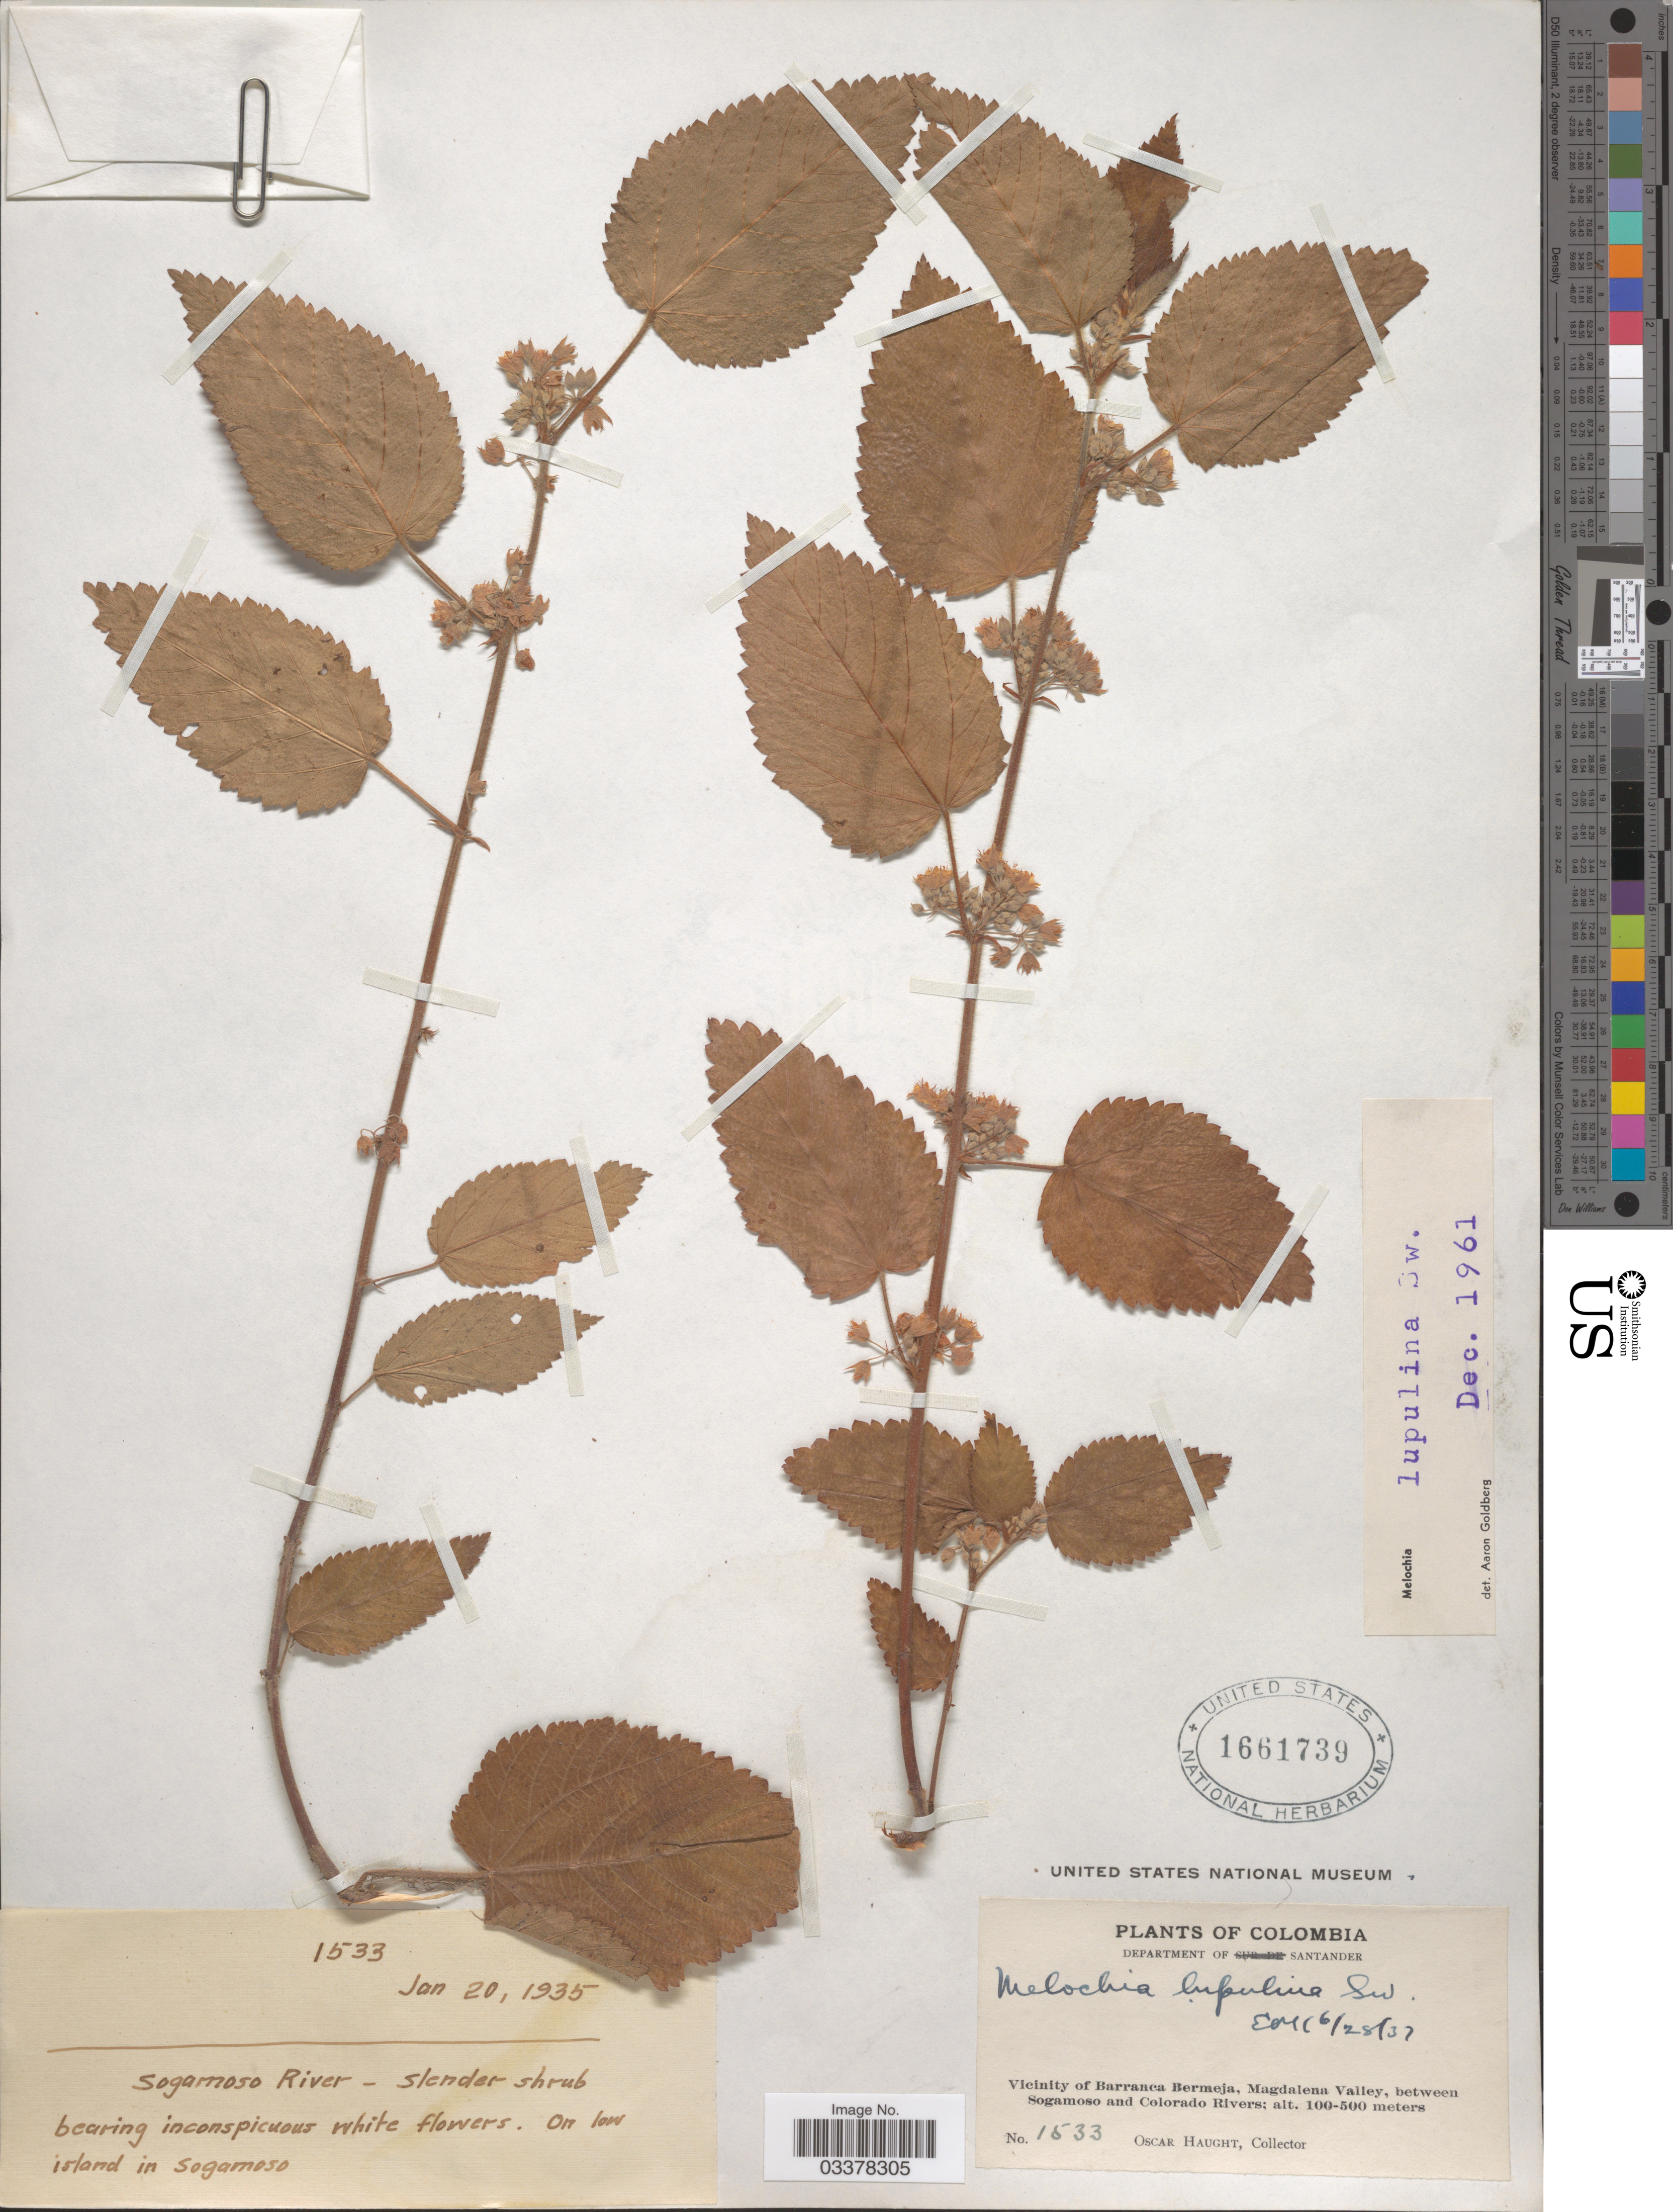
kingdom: Plantae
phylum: Tracheophyta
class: Magnoliopsida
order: Malvales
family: Malvaceae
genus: Melochia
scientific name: Melochia lupulina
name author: Sw.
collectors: O. Haught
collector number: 1533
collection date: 1935-01-20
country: Colombia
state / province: Santander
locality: Department of Santander. Vicinity of Barranca Bermeja, Magdalena Valley, between Sagamoso and Colorado Rivers.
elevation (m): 100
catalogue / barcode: US 1661739